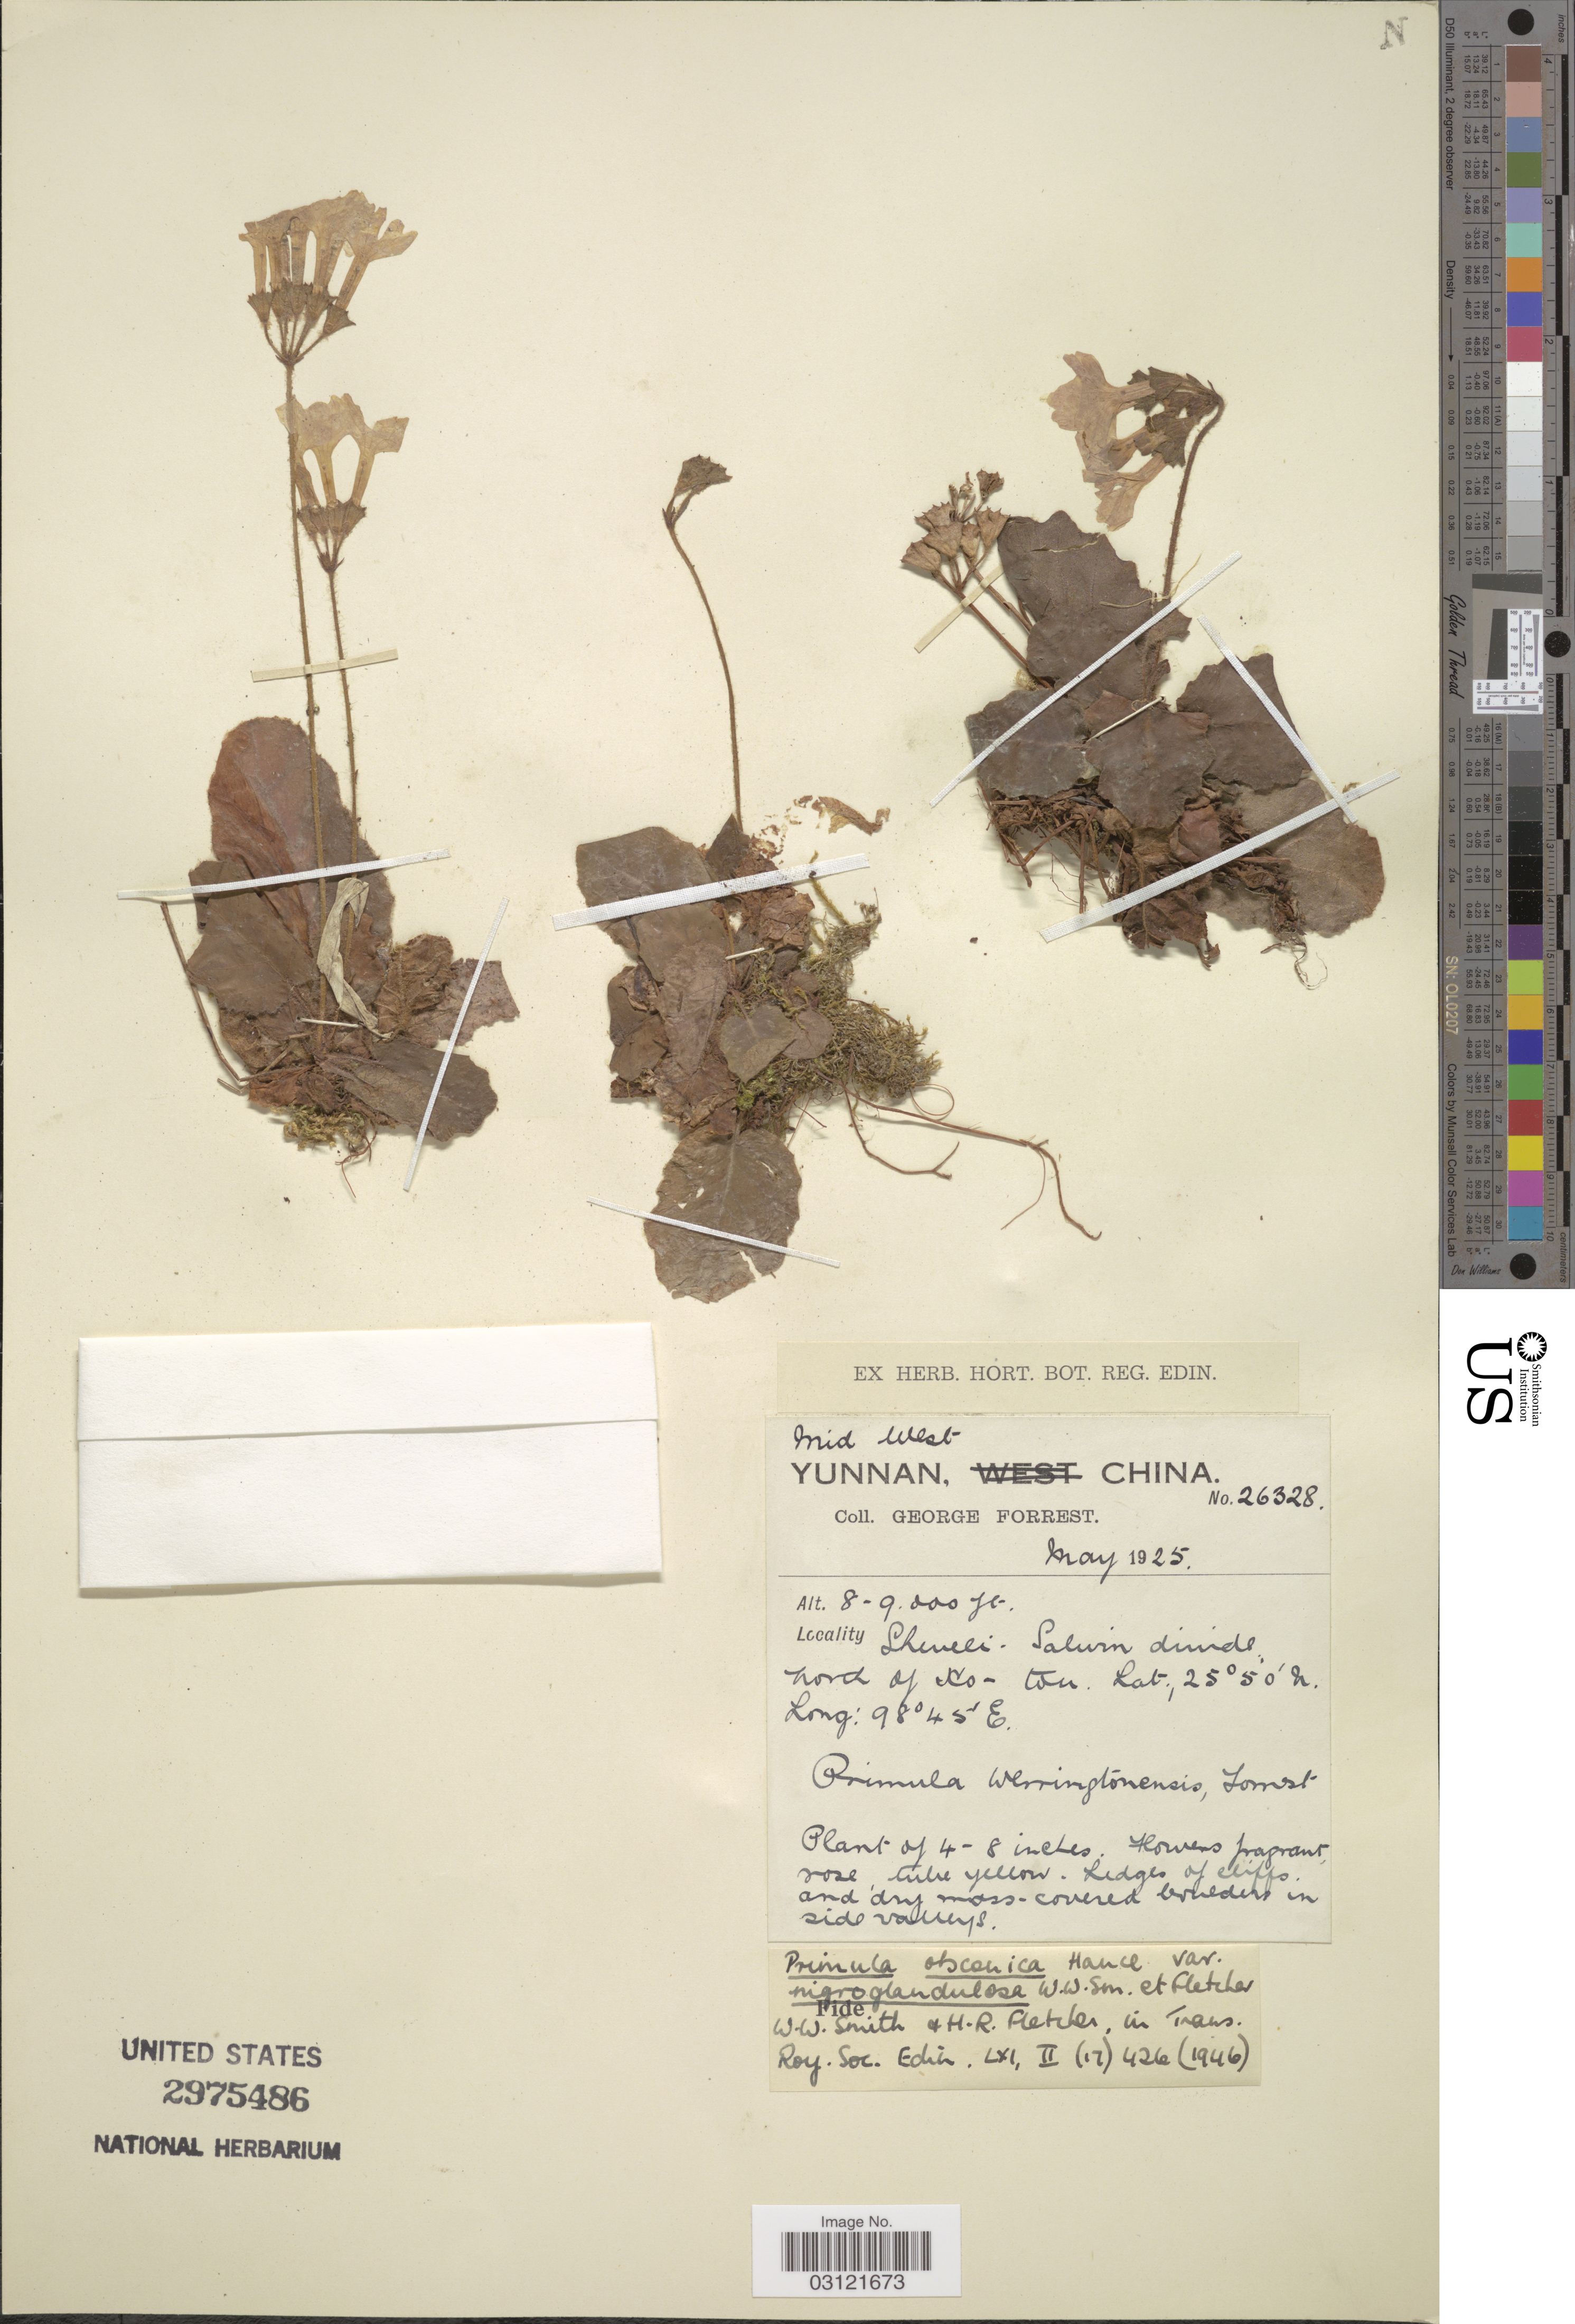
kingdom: Plantae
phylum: Tracheophyta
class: Magnoliopsida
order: Ericales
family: Primulaceae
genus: Primula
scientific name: Primula obconica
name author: Hance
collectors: G. Forrest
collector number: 26328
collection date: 1925-05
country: China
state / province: Yunnan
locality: Mid West Yunnan, Shweli-Salwin divide, nord of Co-ton [interpreted].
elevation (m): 2438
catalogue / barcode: US 2975486